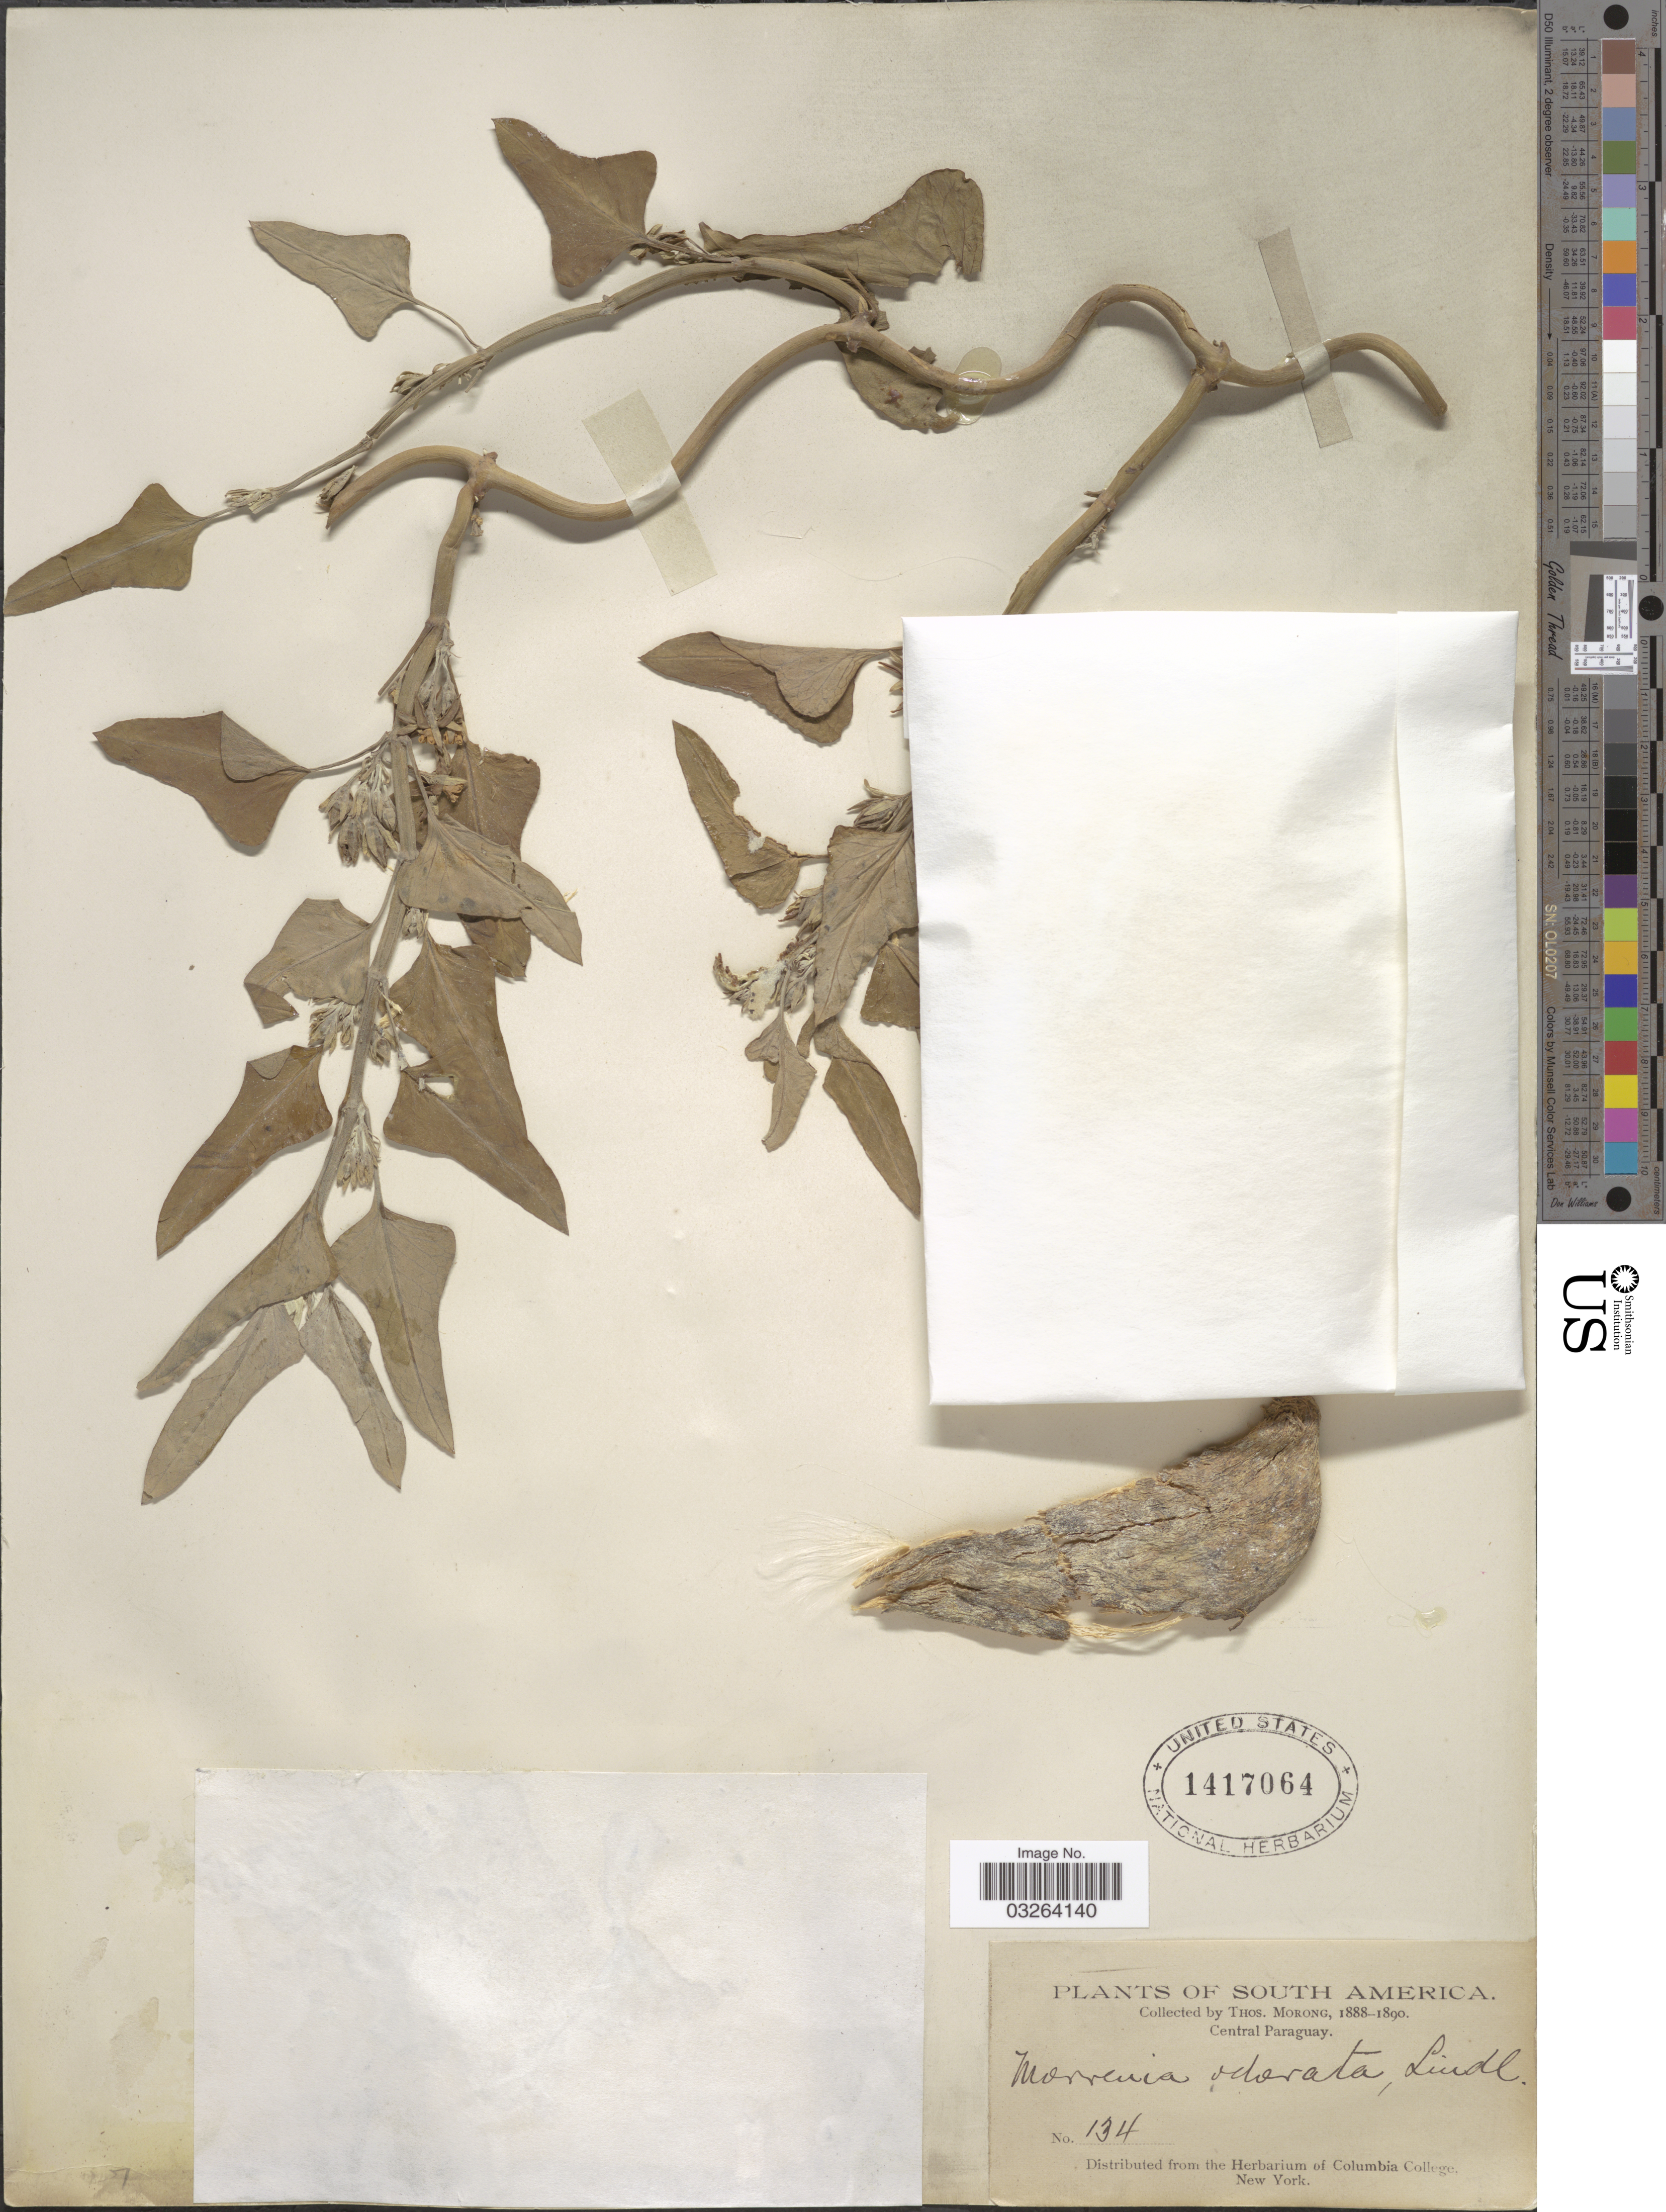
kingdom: Plantae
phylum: Tracheophyta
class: Magnoliopsida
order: Gentianales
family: Apocynaceae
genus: Morrenia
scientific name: Morrenia odorata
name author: (Hook. & Arn.) Lindl.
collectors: ex herb. T. Morong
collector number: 134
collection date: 1888/1890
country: Paraguay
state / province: Central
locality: South America. Central Paraguay.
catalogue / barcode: US 1417064